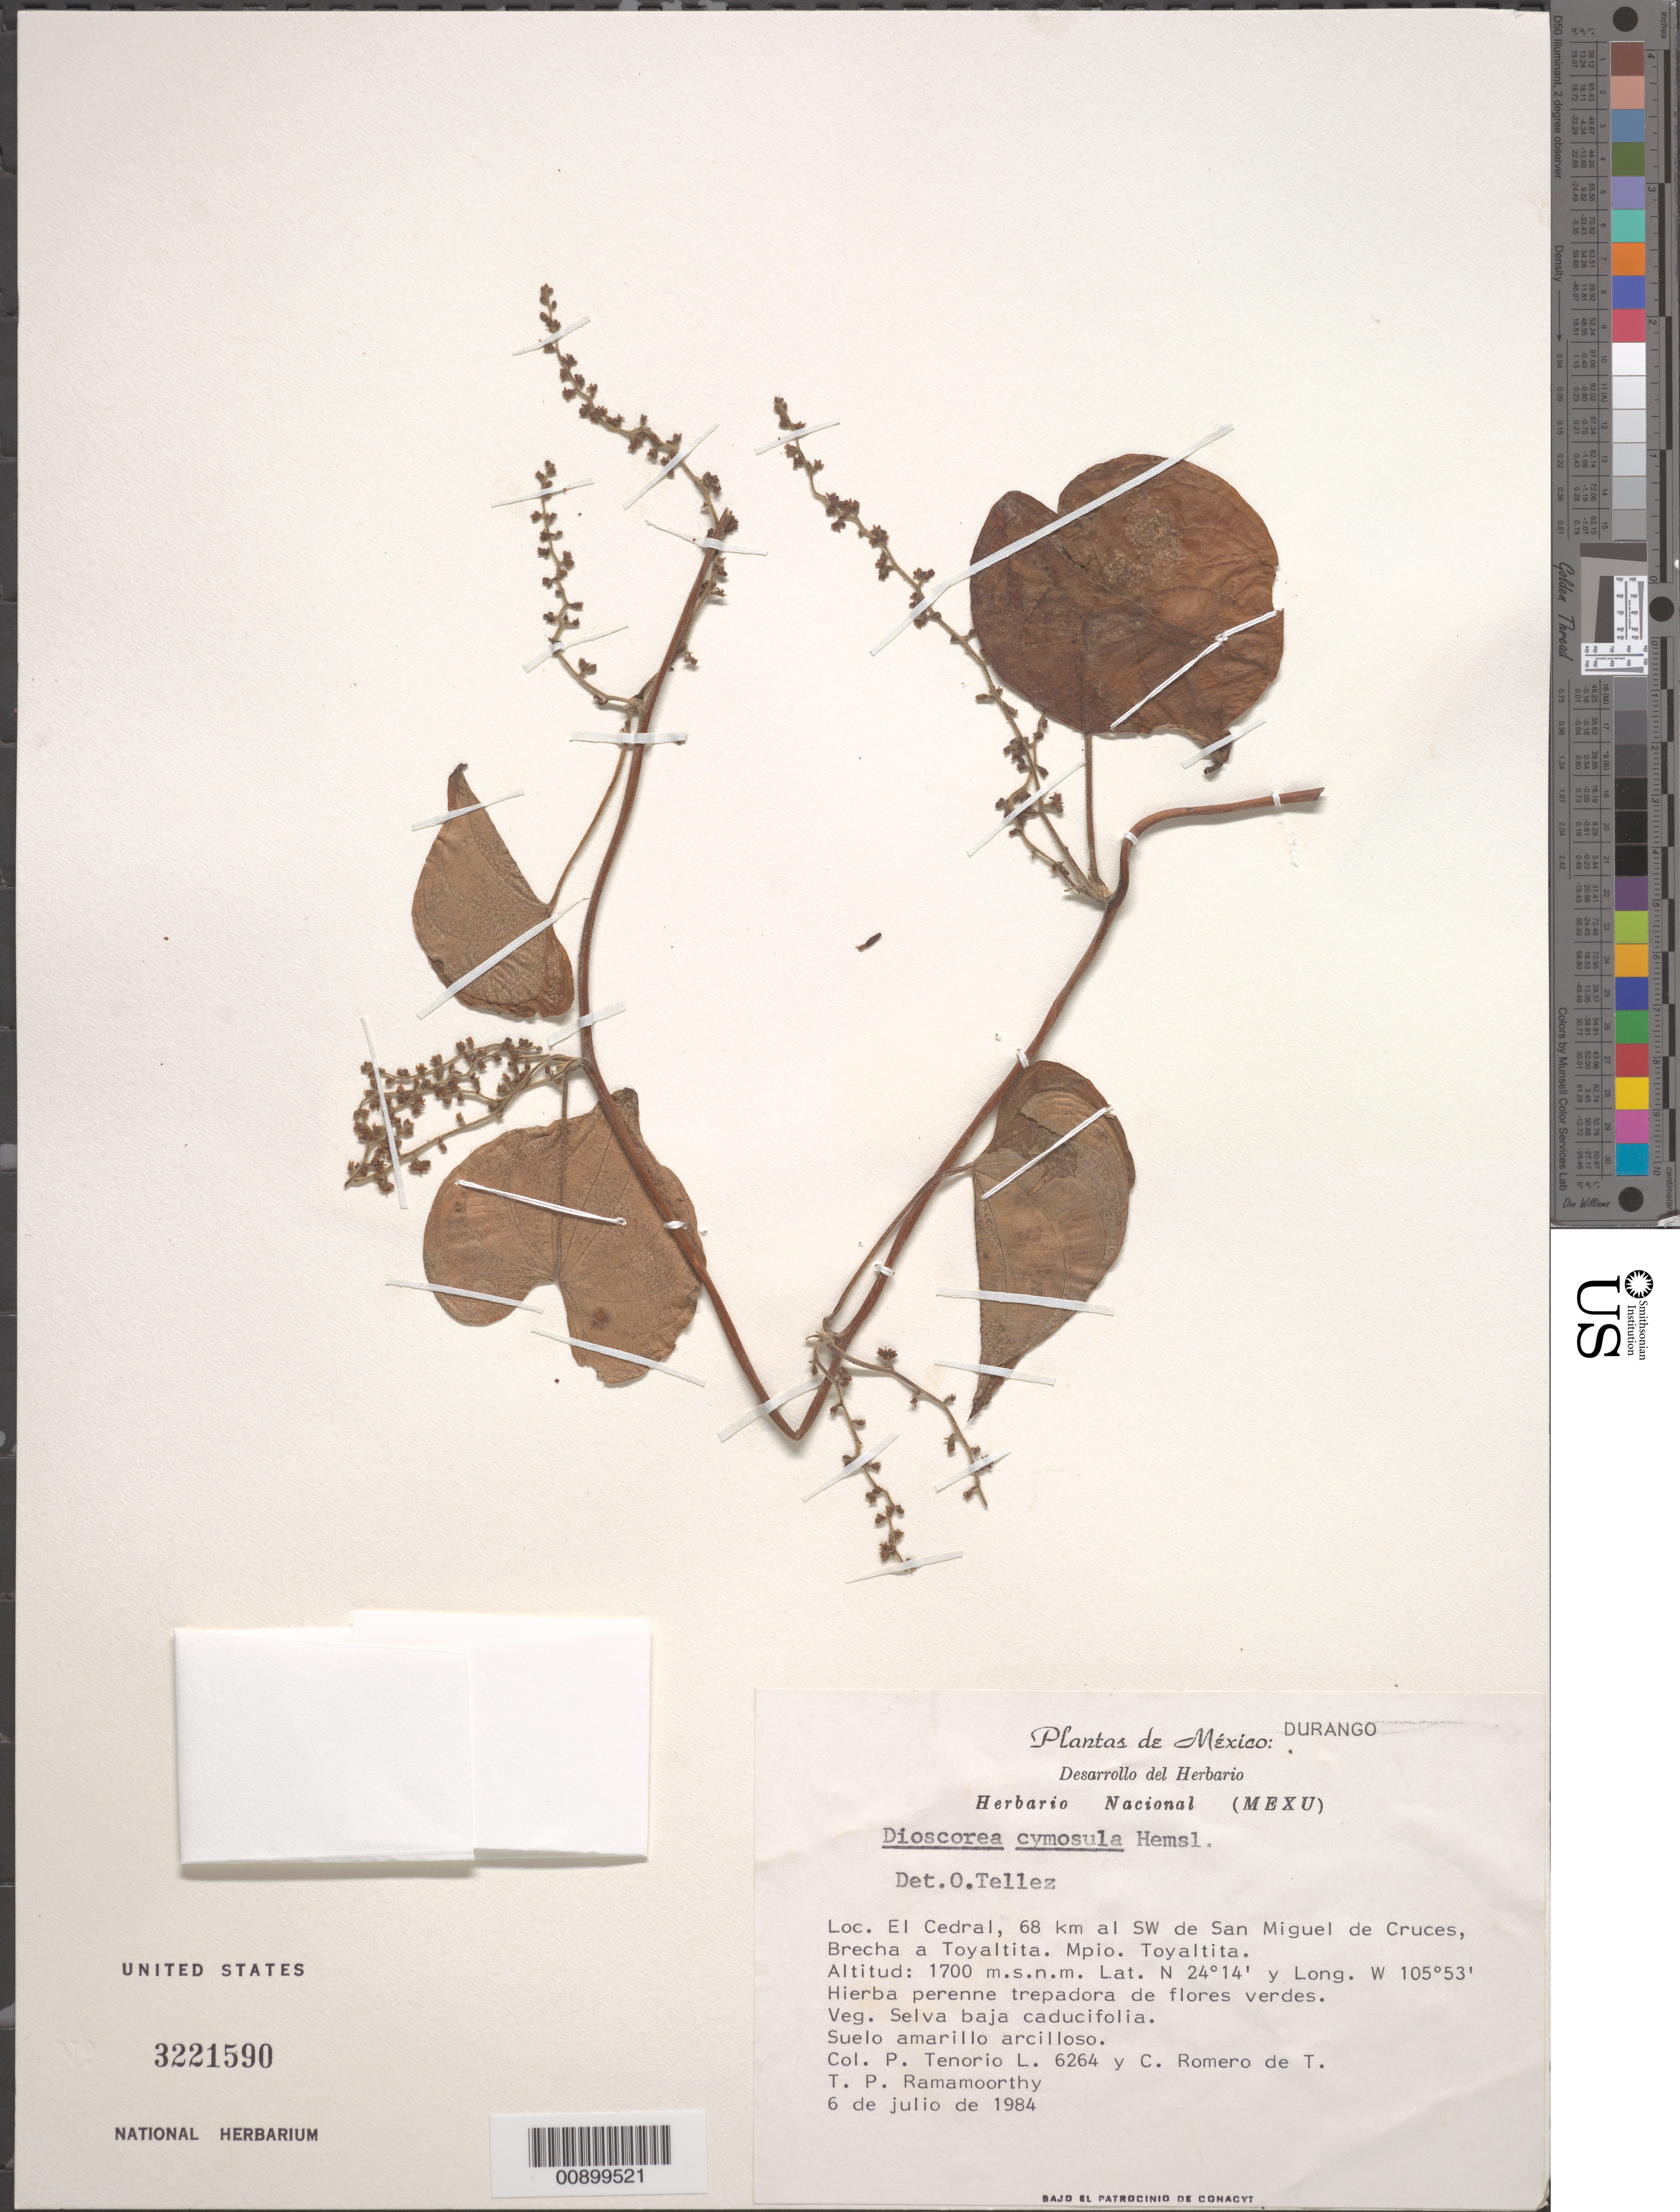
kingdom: Plantae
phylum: Tracheophyta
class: Liliopsida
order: Dioscoreales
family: Dioscoreaceae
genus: Dioscorea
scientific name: Dioscorea cymosula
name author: Hemsl.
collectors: P. Tenorio L., C. Romero de T. & T. P. Ramamoorthy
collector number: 6264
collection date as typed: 06 Jul 1984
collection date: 1984-07-06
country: Mexico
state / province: Durango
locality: El Cedral, 68 km al SW de San Miguel de Cruces, brecha a Toyaltita. Mpio. Toyaltita, Durango.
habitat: Selva baja caducifolia. Suelo amarillo arcilloso.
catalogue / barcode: US 3221590